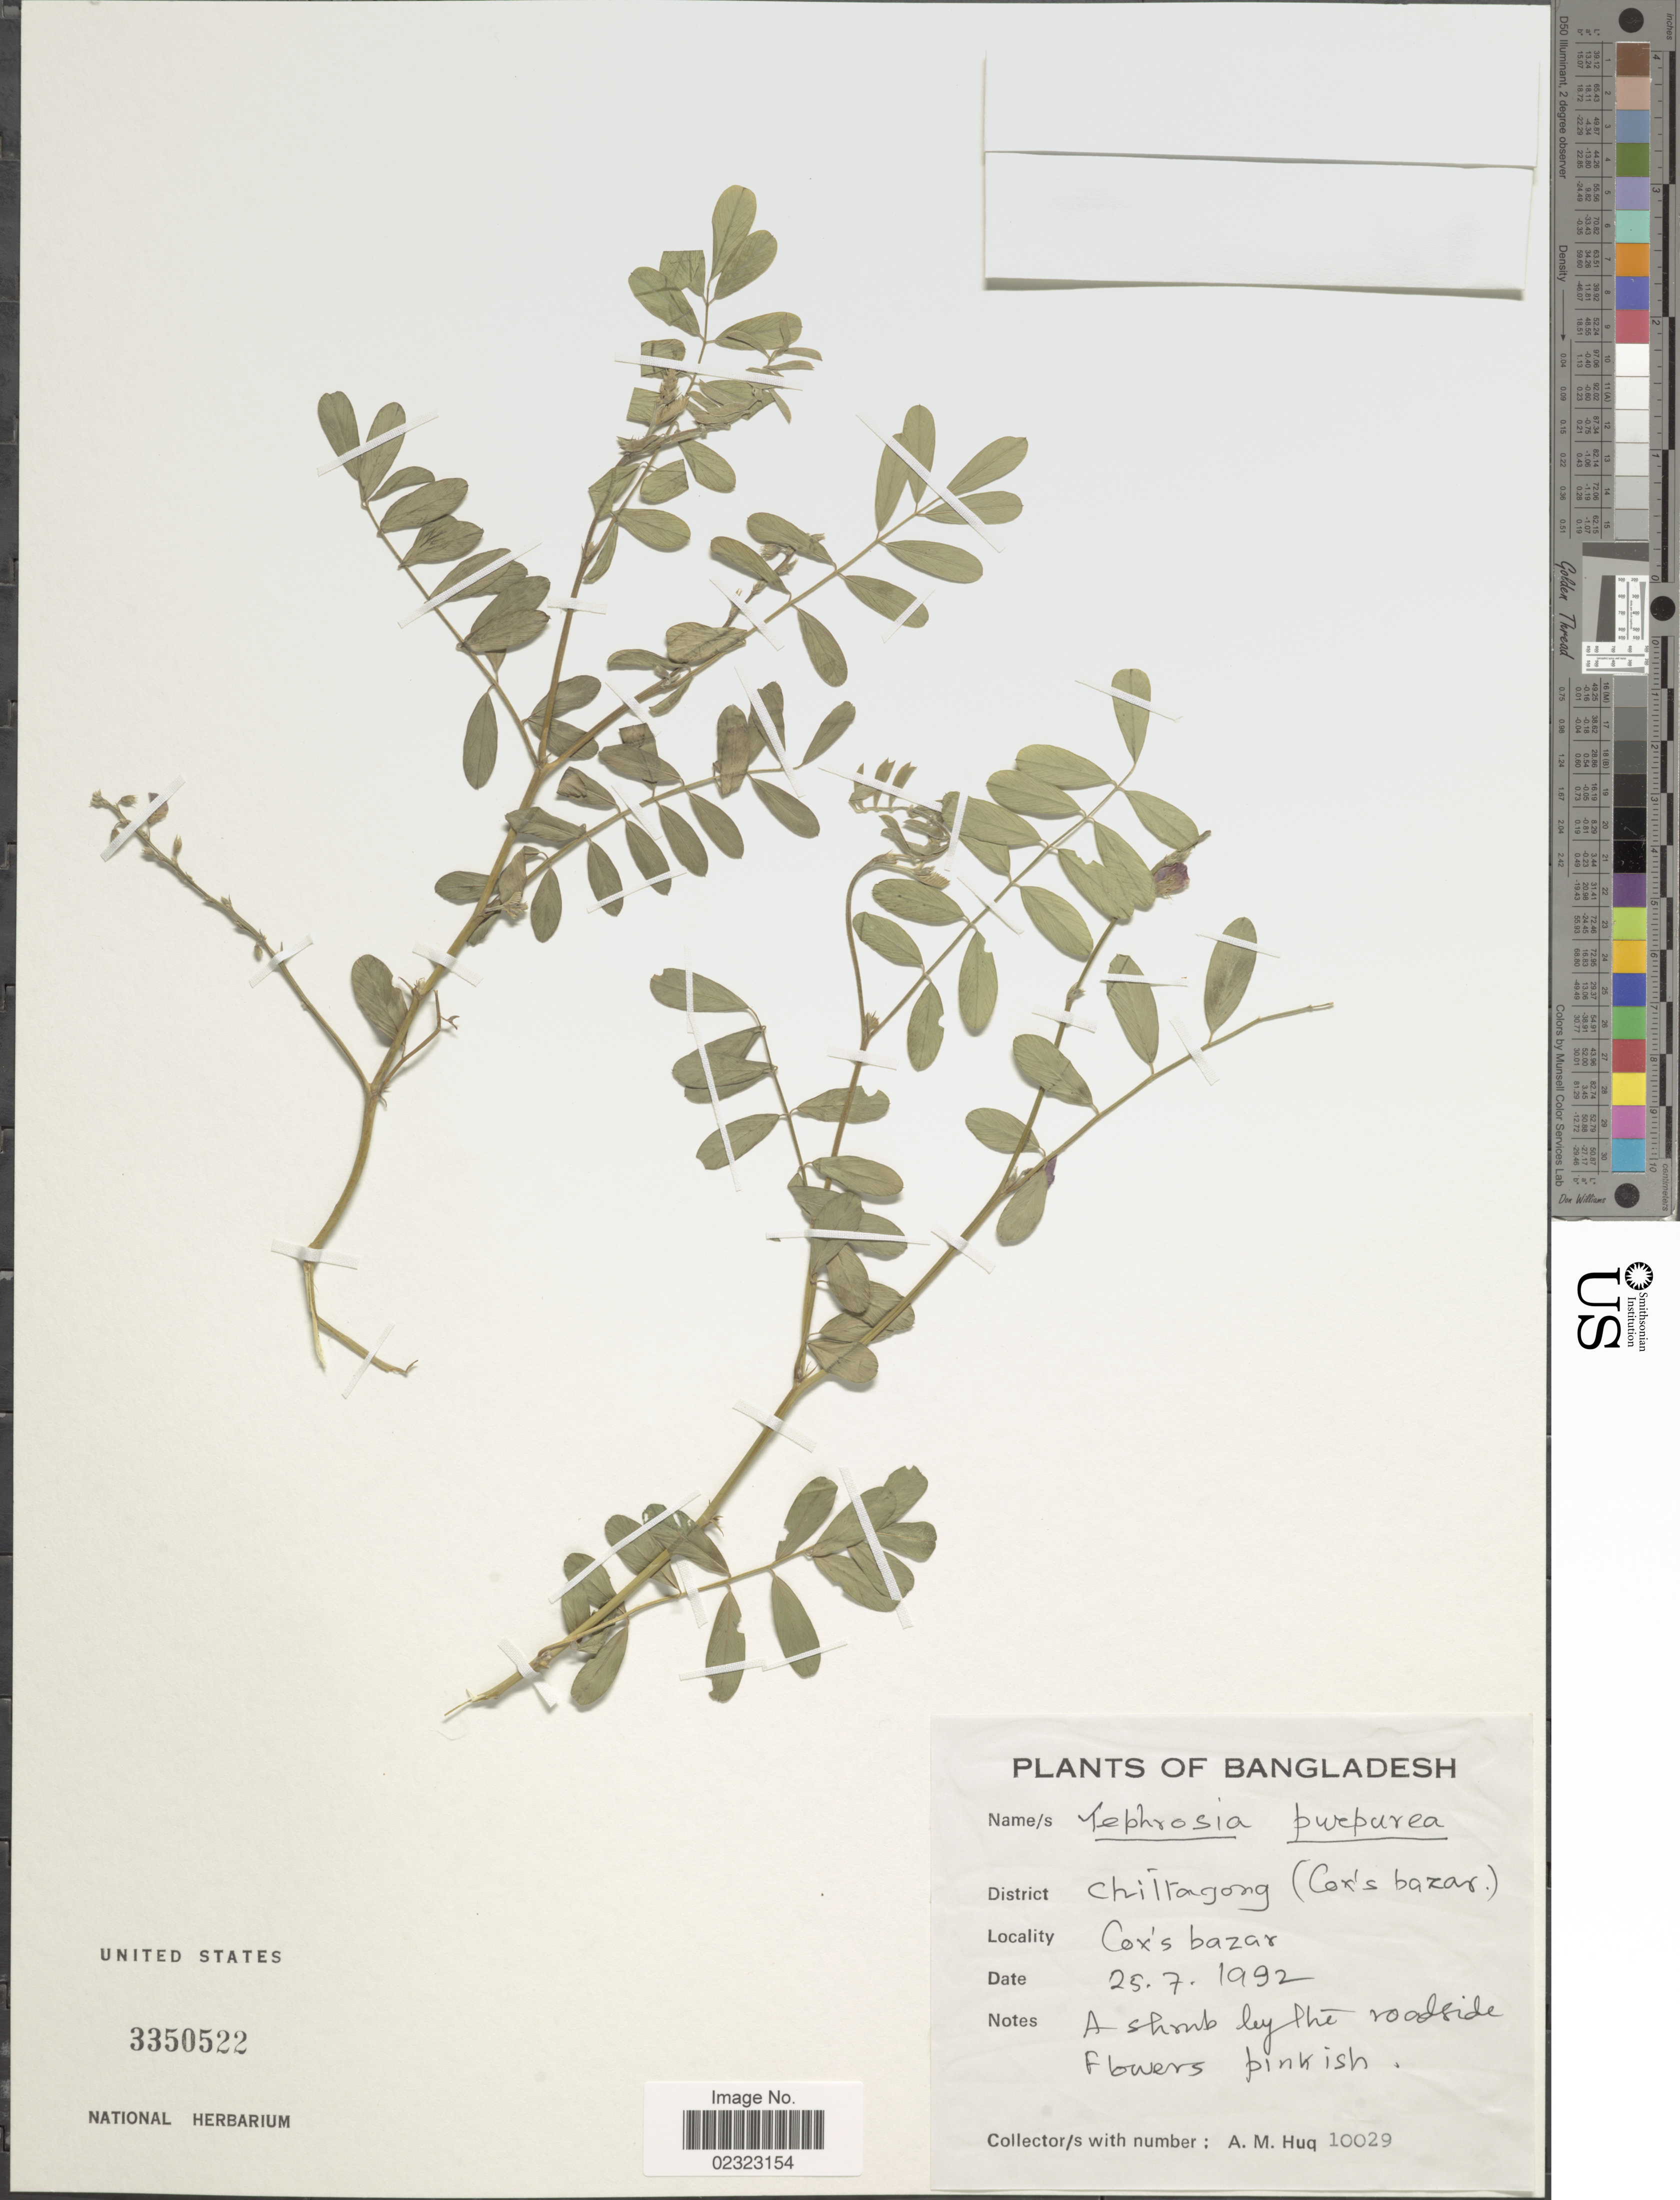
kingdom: Plantae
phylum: Tracheophyta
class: Magnoliopsida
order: Fabales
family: Fabaceae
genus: Tephrosia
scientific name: Tephrosia purpurea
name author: (L.) Pers.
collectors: A. M. Huq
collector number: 10029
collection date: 1992-07-25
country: Bangladesh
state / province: Chittagong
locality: (Cox's bazar). Cox's bazar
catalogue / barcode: US 3350522